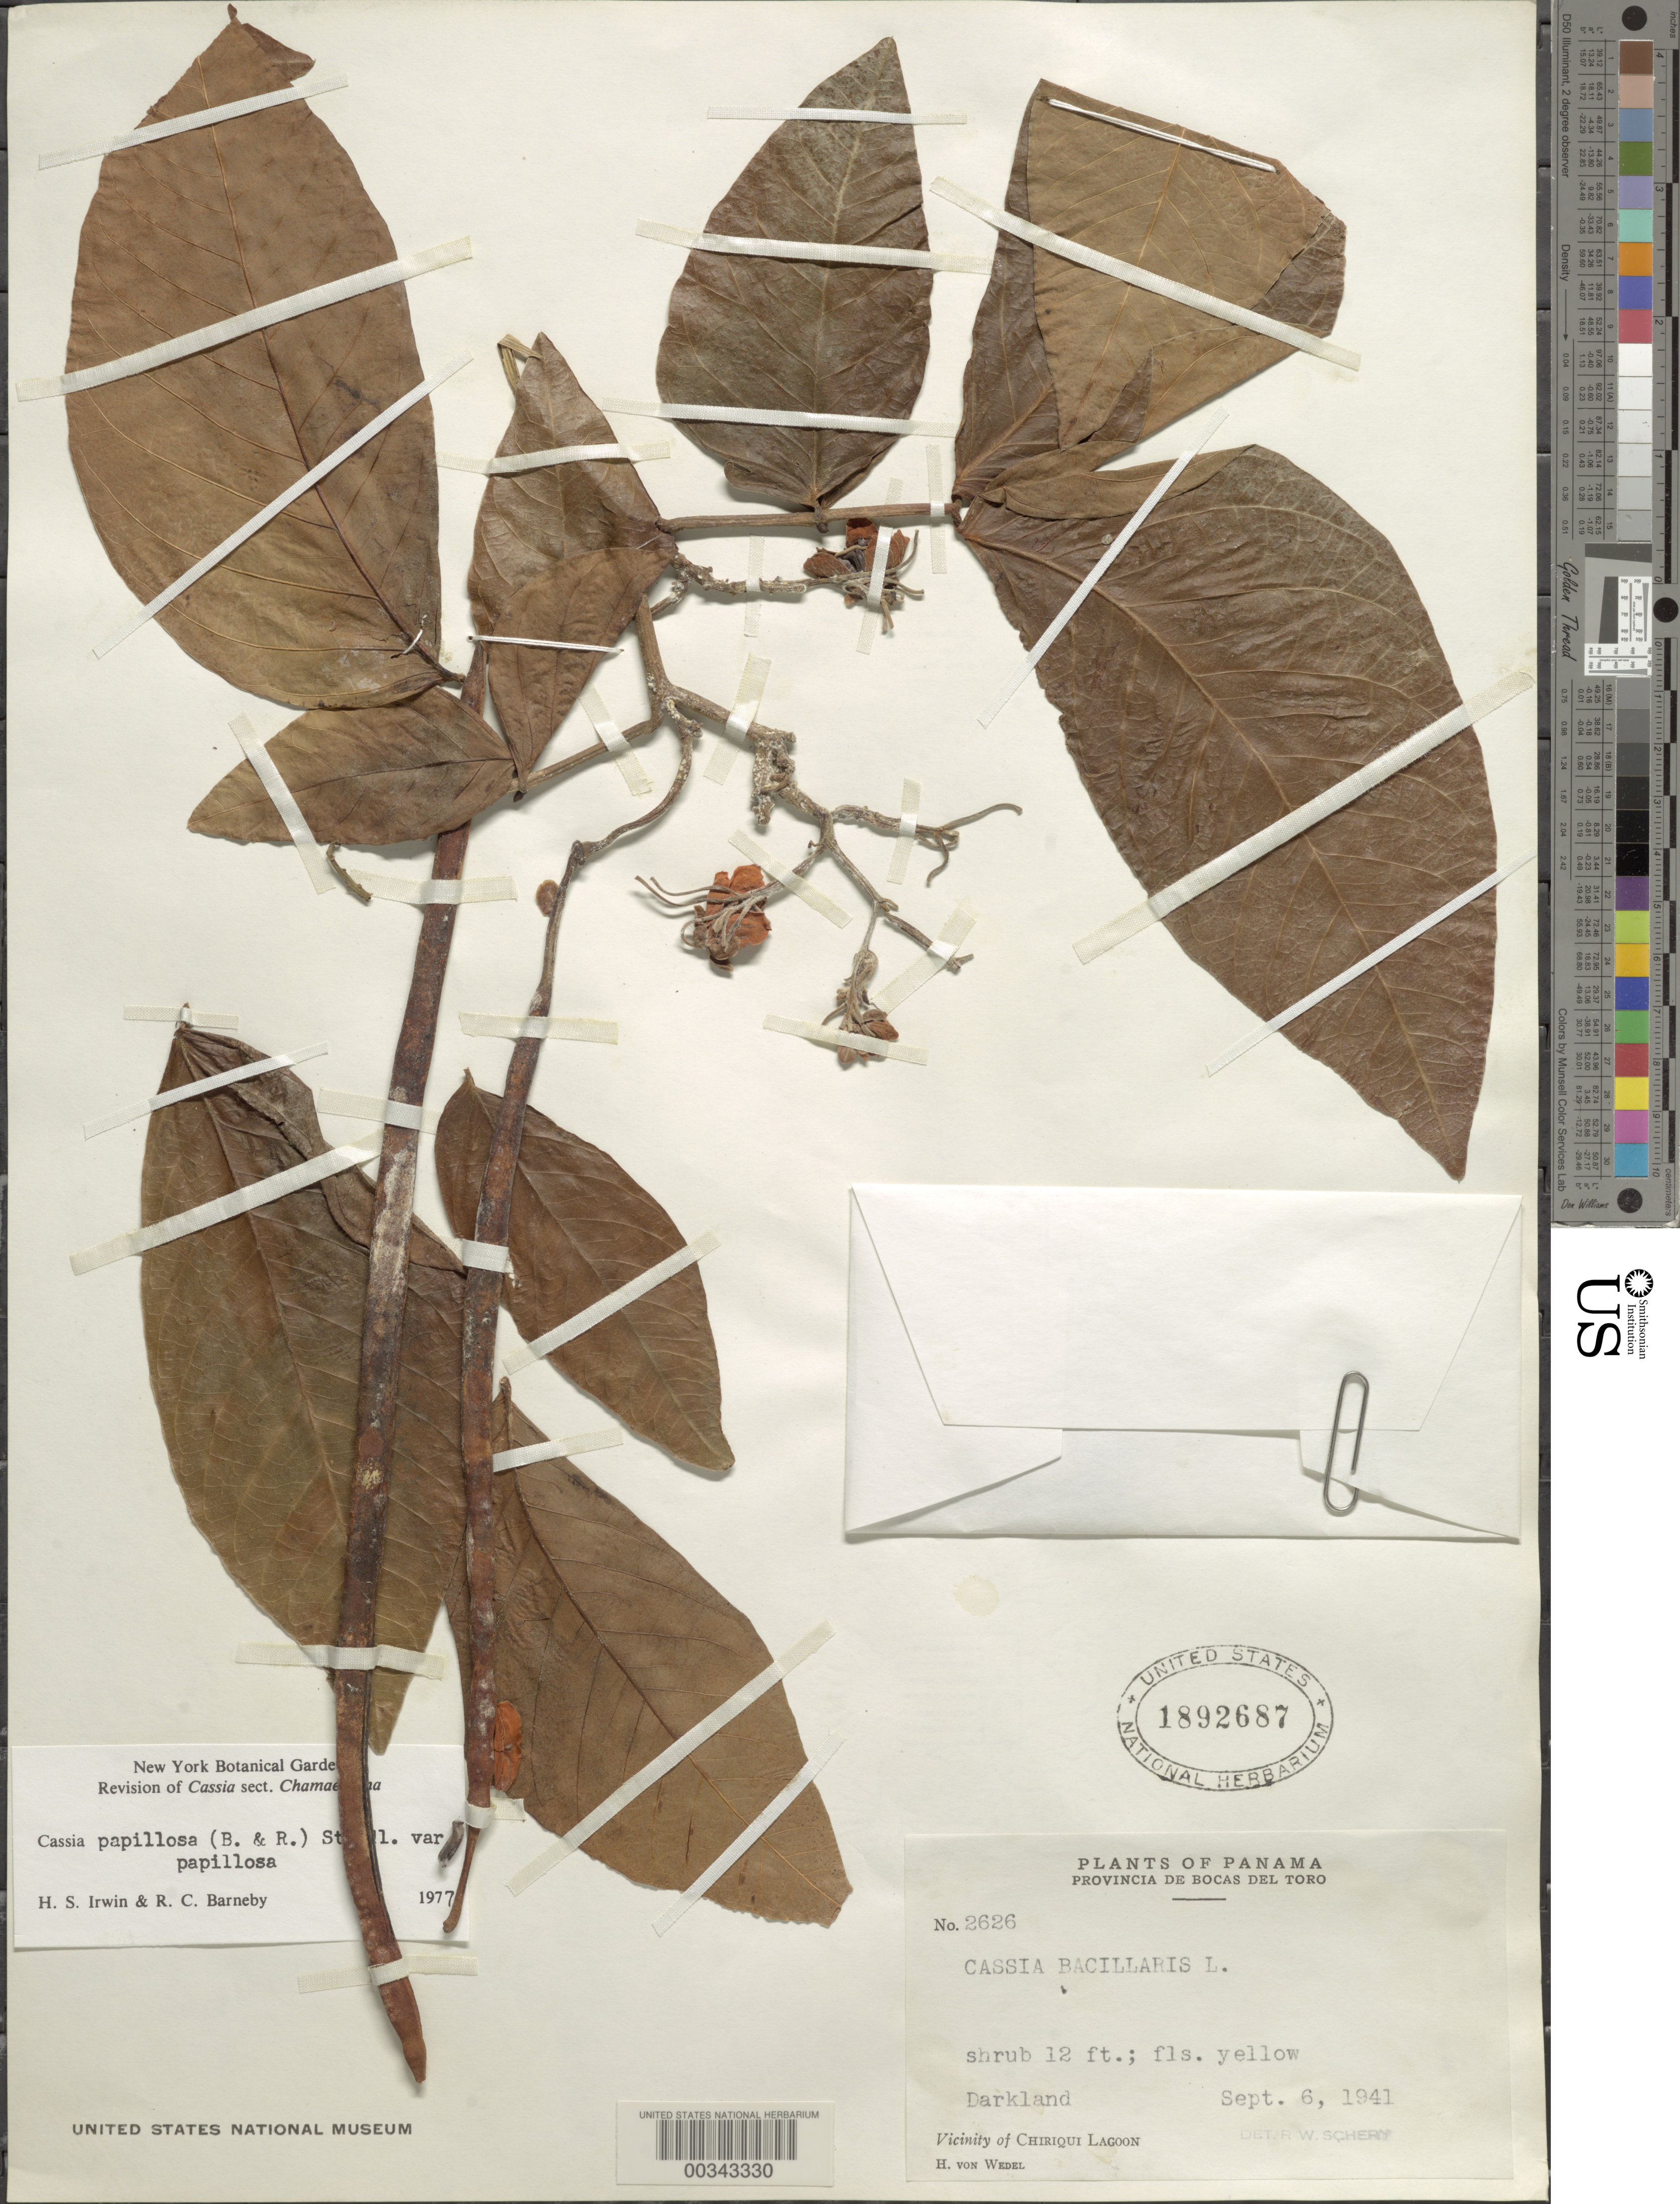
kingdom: Plantae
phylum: Tracheophyta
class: Magnoliopsida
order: Fabales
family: Fabaceae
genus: Senna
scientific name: Senna papillosa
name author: (Britton & Rose) H.S. Irwin & Barneby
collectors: H. von Wedel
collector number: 2626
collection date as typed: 06 Sep 1941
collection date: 1941-09-06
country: Panama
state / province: Bocas del Toro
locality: Vicinity of Chiriqui Lagoon; Darktown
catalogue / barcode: US 1892687